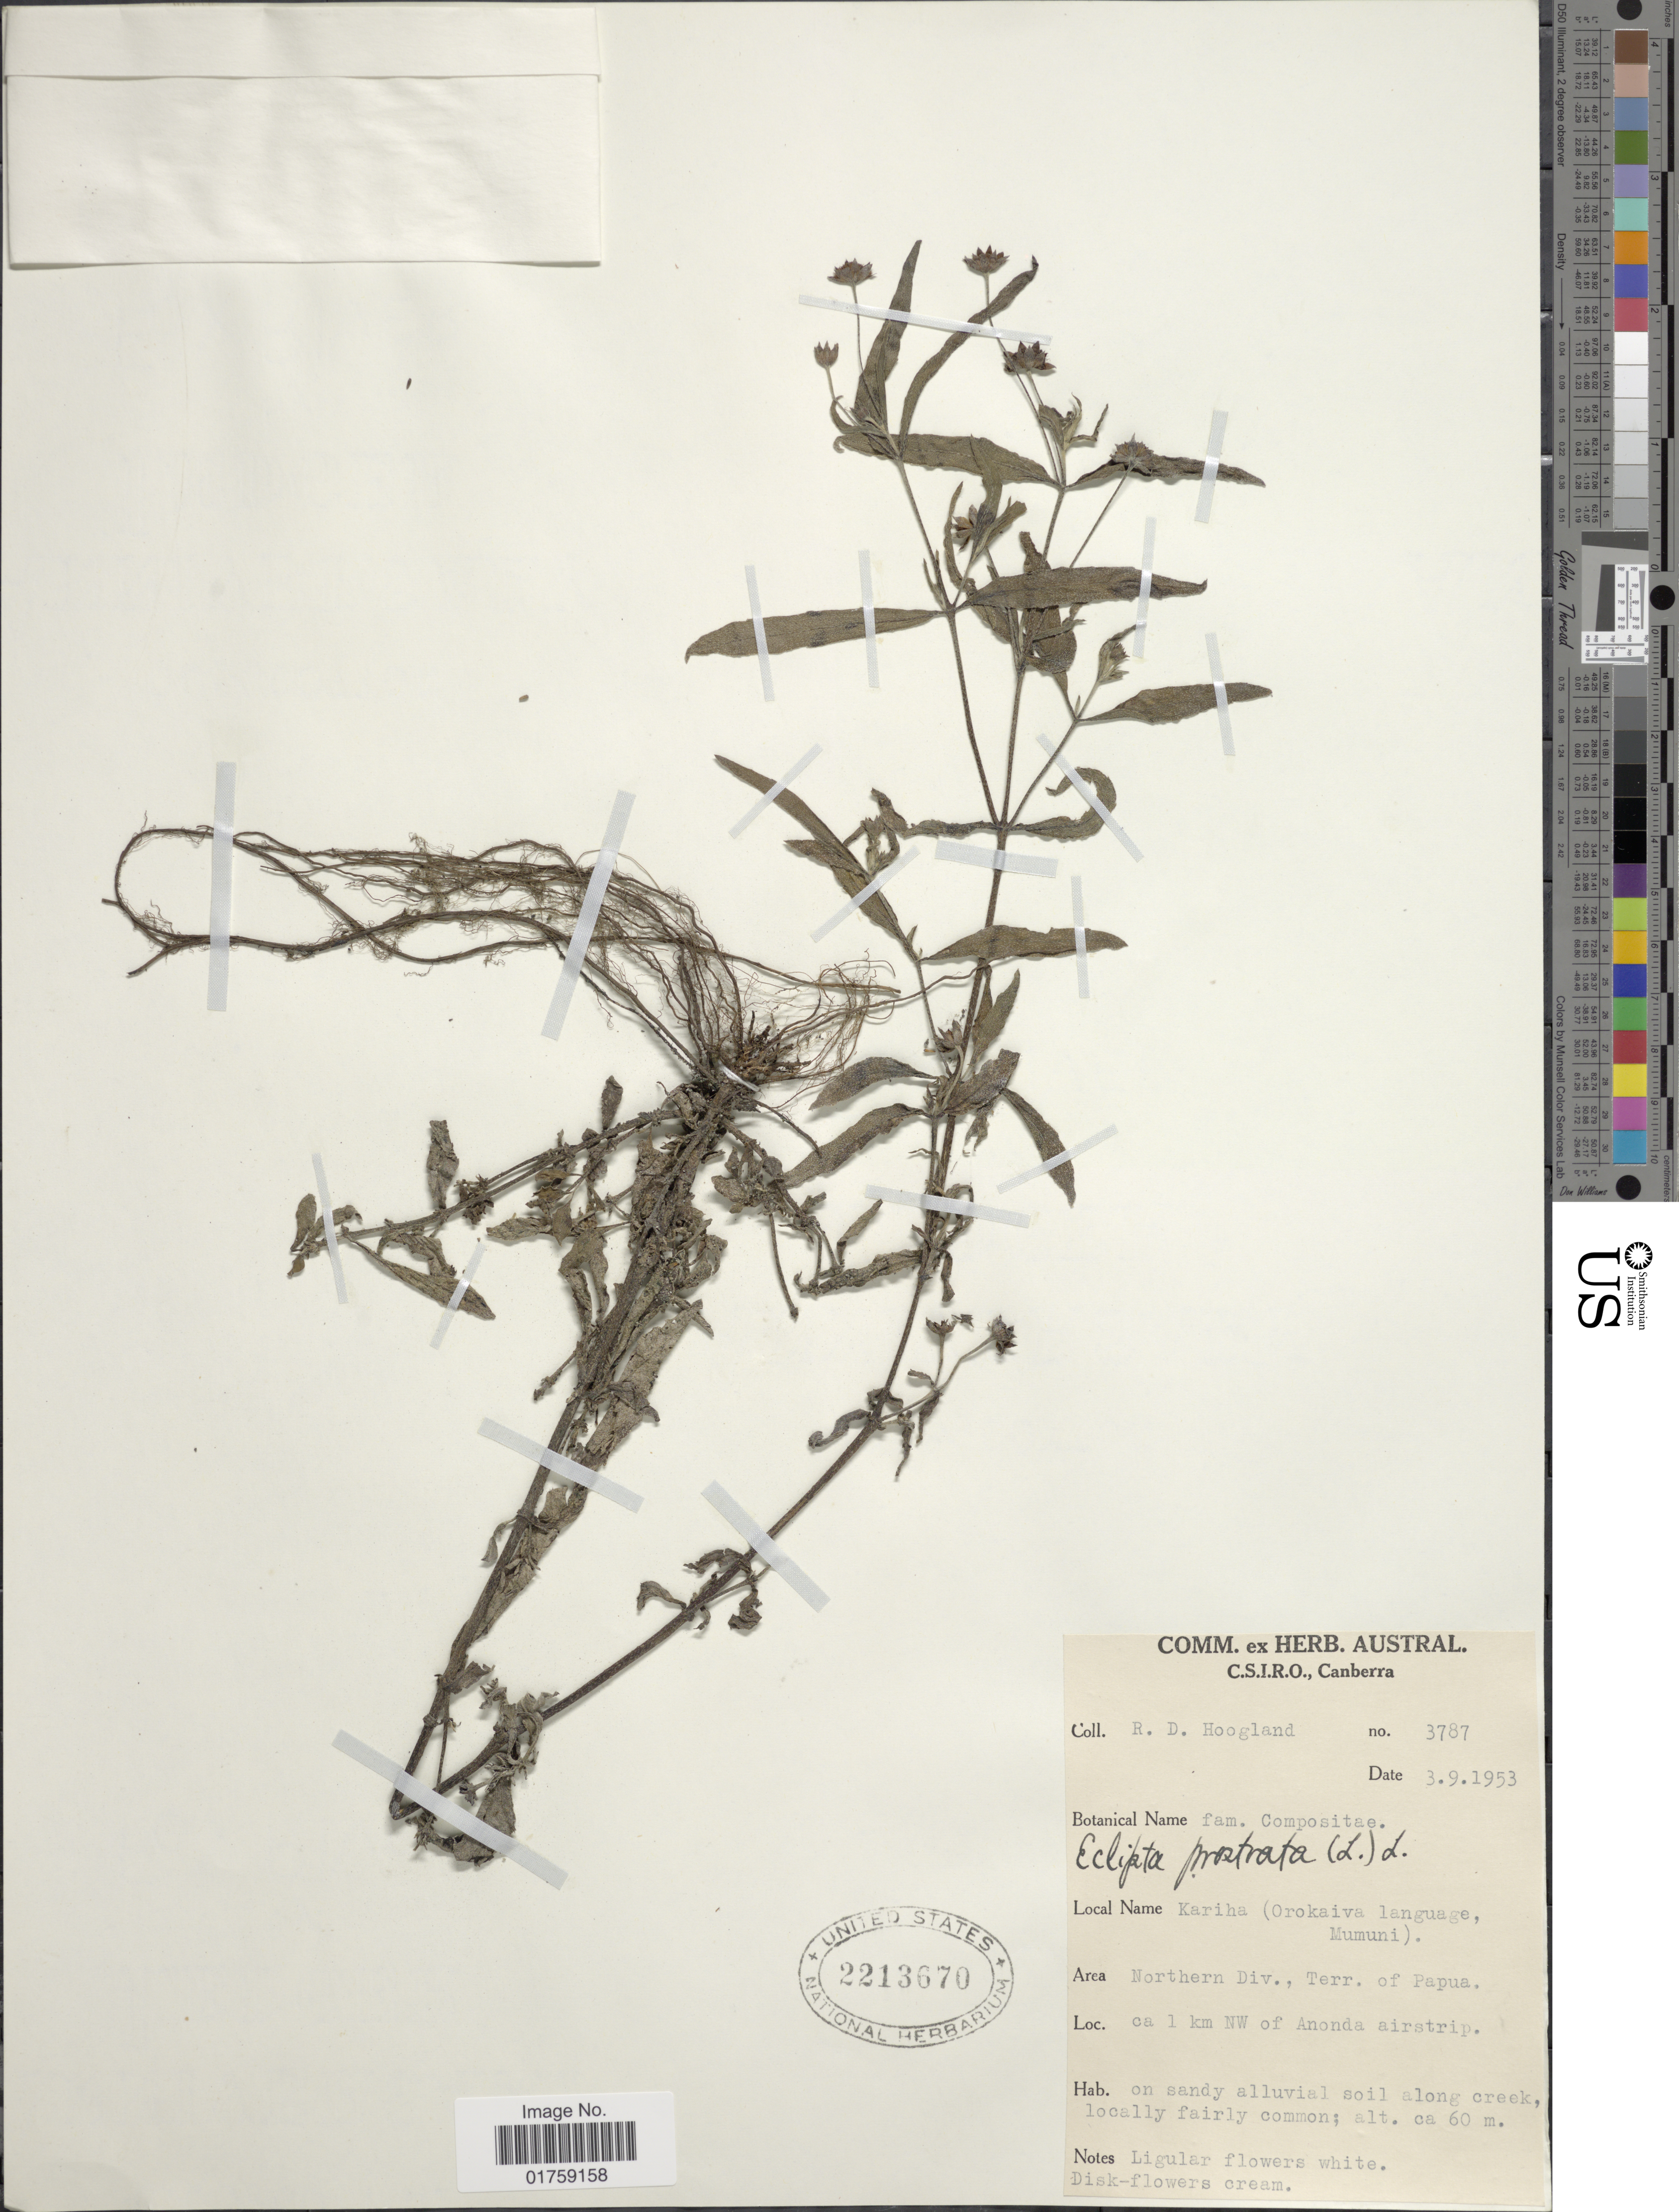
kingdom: Plantae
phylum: Tracheophyta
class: Magnoliopsida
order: Asterales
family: Asteraceae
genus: Eclipta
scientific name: Eclipta prostrata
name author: (L.) L.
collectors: R. D. Hoogland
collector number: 3787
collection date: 1953-09-03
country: Papua New Guinea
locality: Northern Div., Terr. of Papua. ca 1 km NW of Anonda airstrip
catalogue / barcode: US 2213670